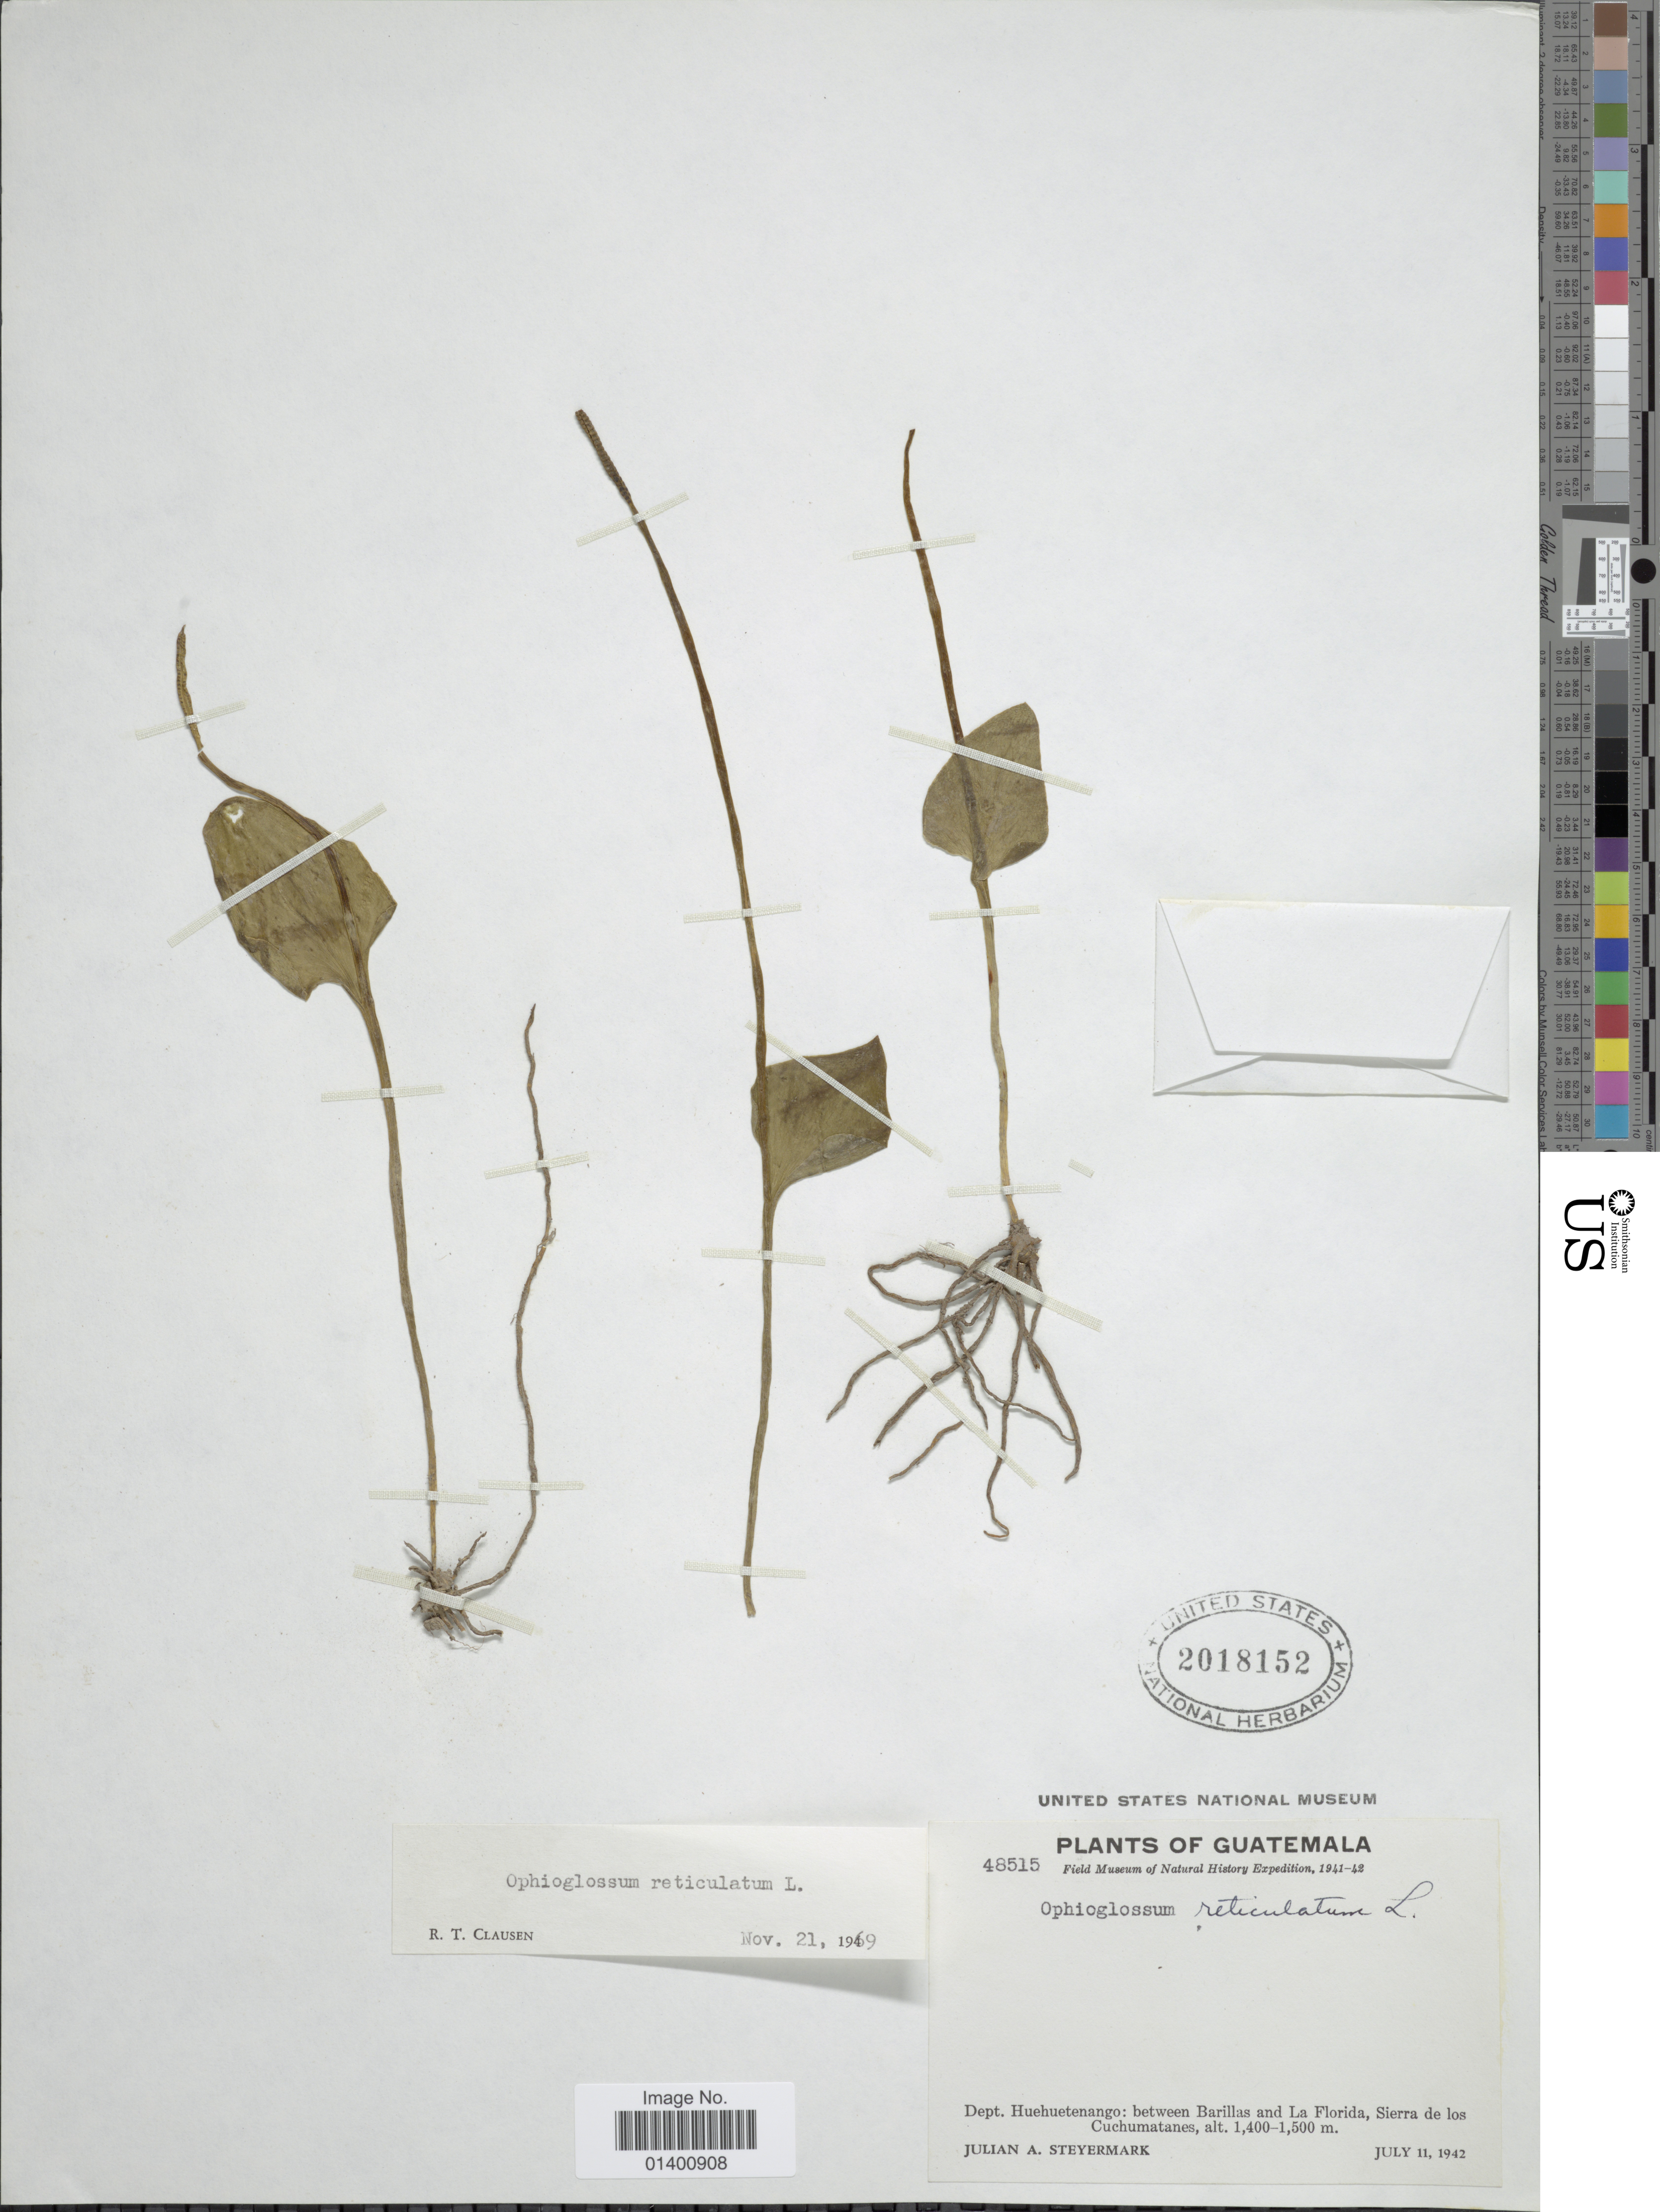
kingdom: Plantae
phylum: Tracheophyta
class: Polypodiopsida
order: Ophioglossales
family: Ophioglossaceae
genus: Ophioglossum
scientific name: Ophioglossum reticulatum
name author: L.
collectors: J. Steyermark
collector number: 48515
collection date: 1942-07-11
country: Guatemala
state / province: Huehuetenango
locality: Between Barillas and La Florida, Sierra de los Cuchumatanes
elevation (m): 1400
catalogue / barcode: US 2018152